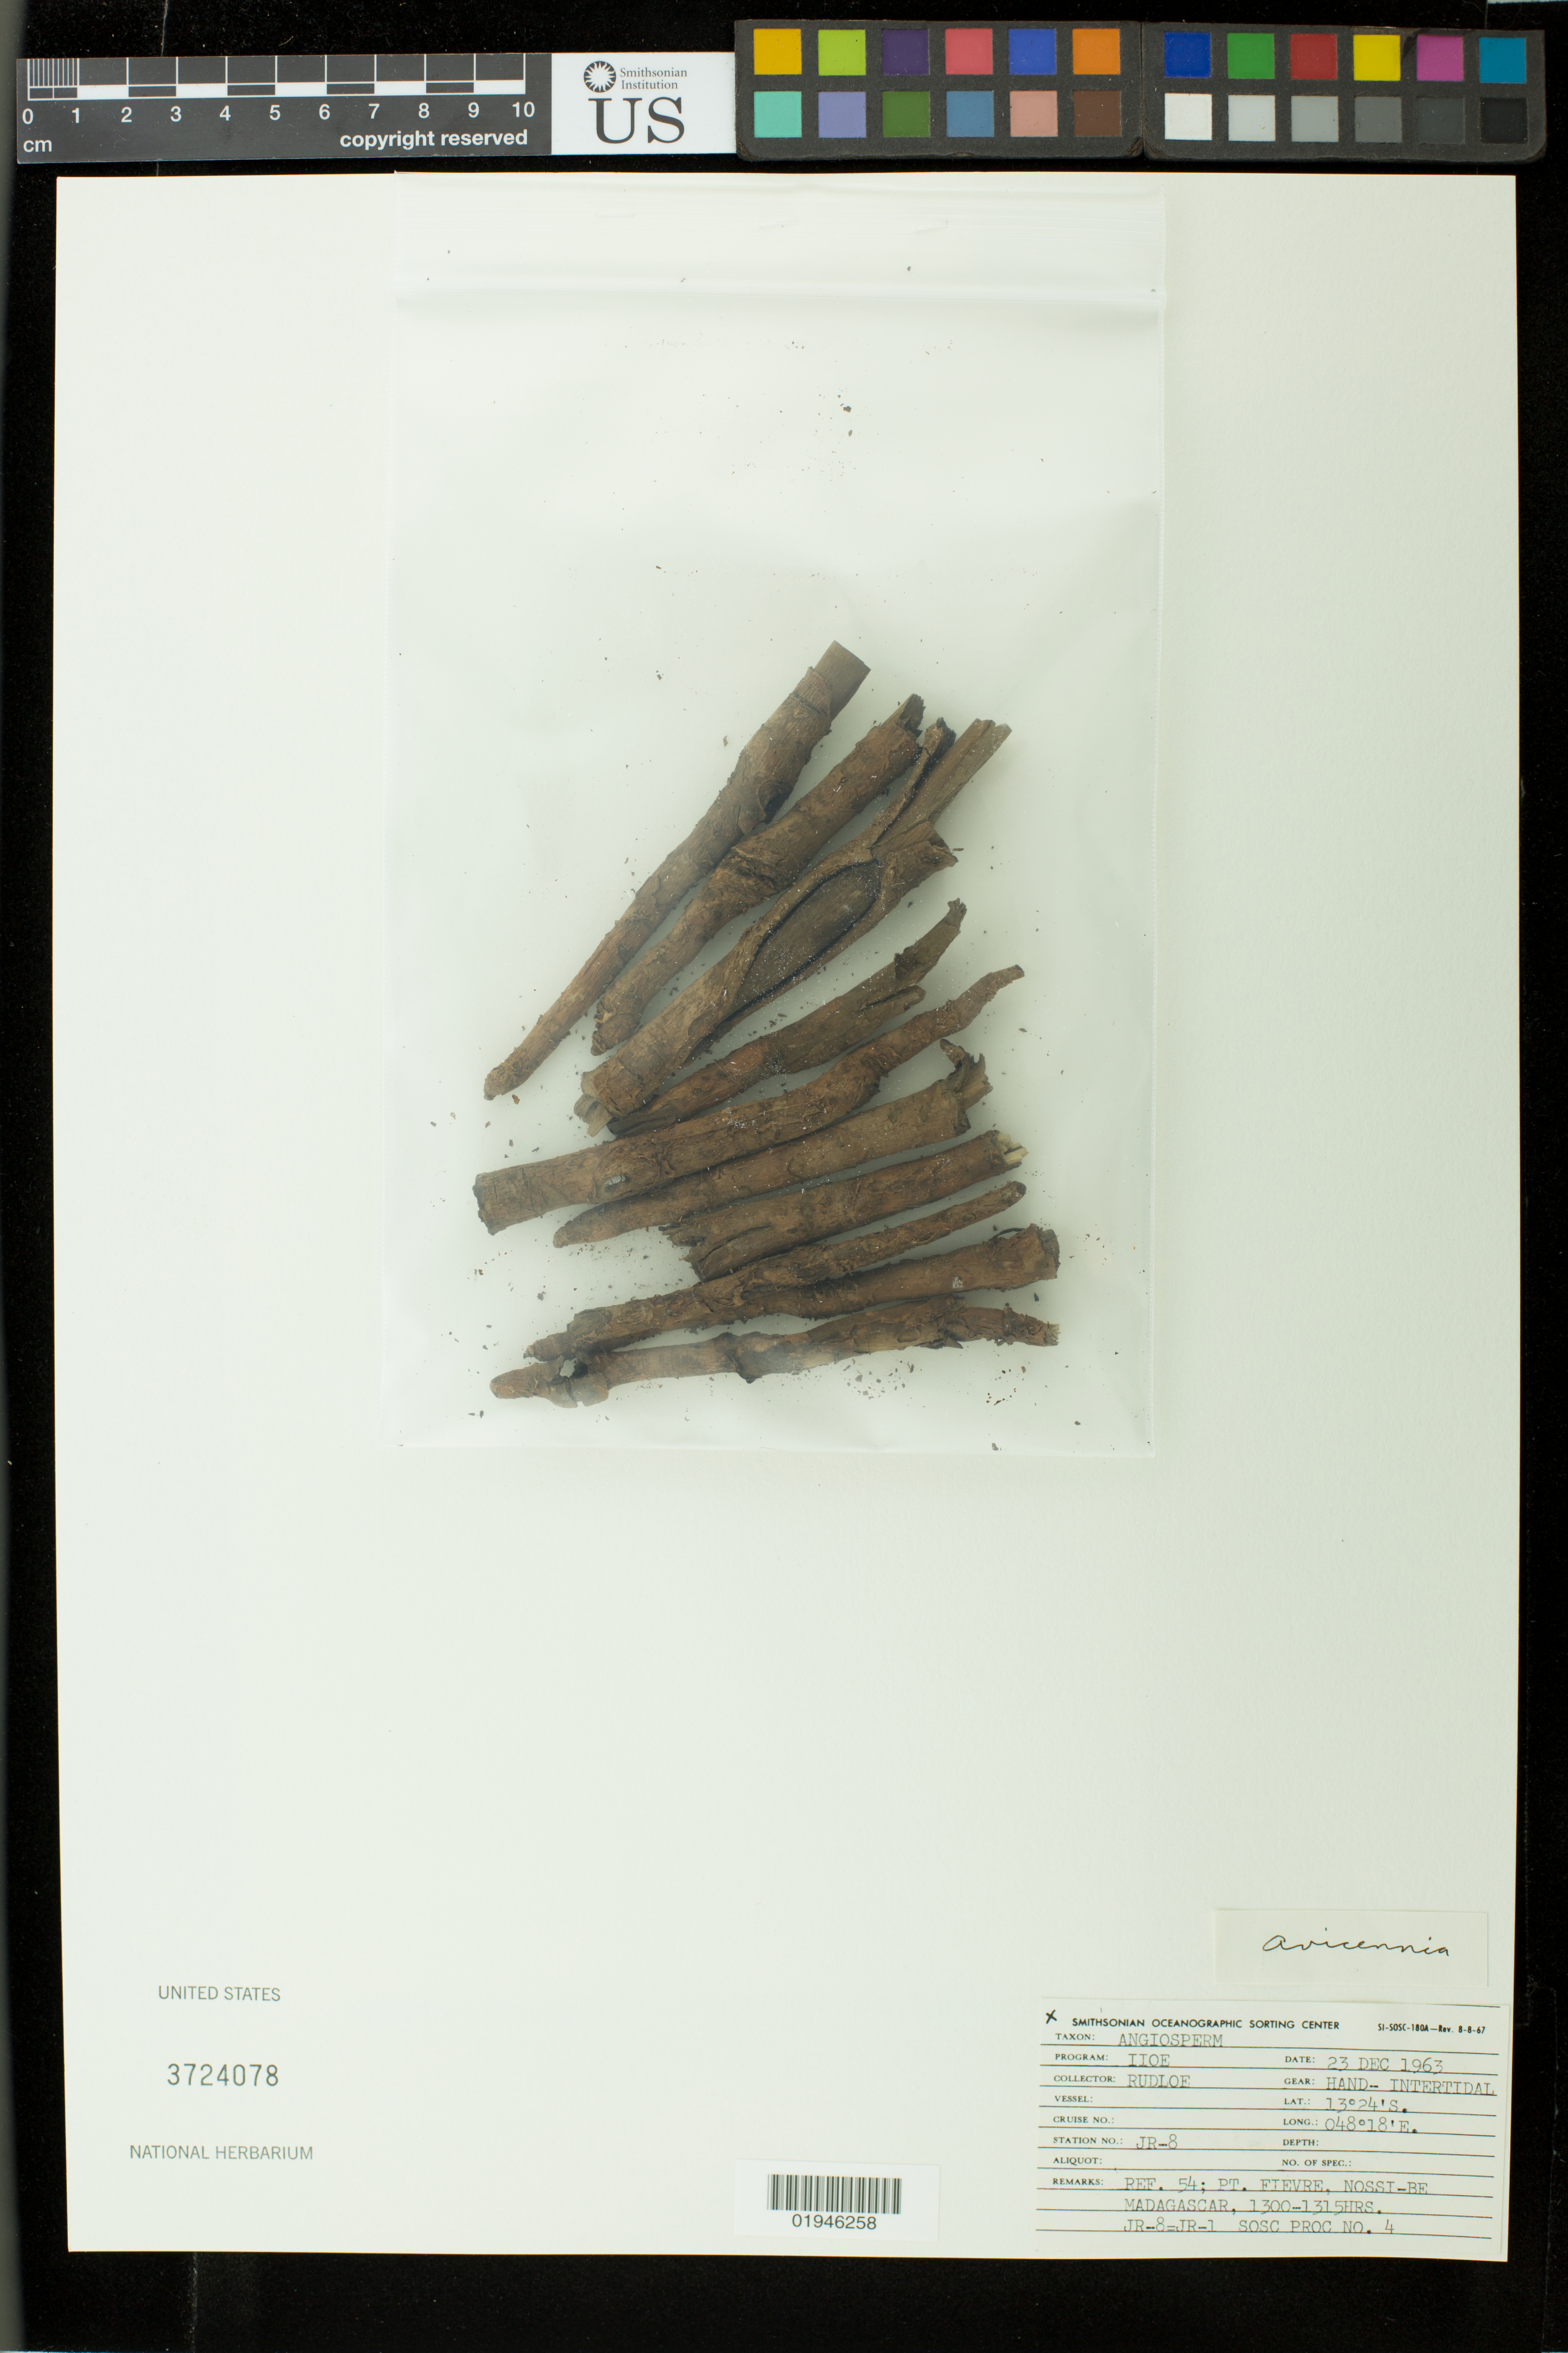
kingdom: Plantae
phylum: Tracheophyta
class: Magnoliopsida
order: Lamiales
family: Acanthaceae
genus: Avicennia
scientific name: Avicennia sp.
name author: L.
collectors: J. Rudloe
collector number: JR-8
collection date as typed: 23 Dec 1963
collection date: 1963-12-23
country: Madagascar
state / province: Diana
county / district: Nosy Be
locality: Point fievre, nosy-be (nossi-be)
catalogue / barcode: US 3724078